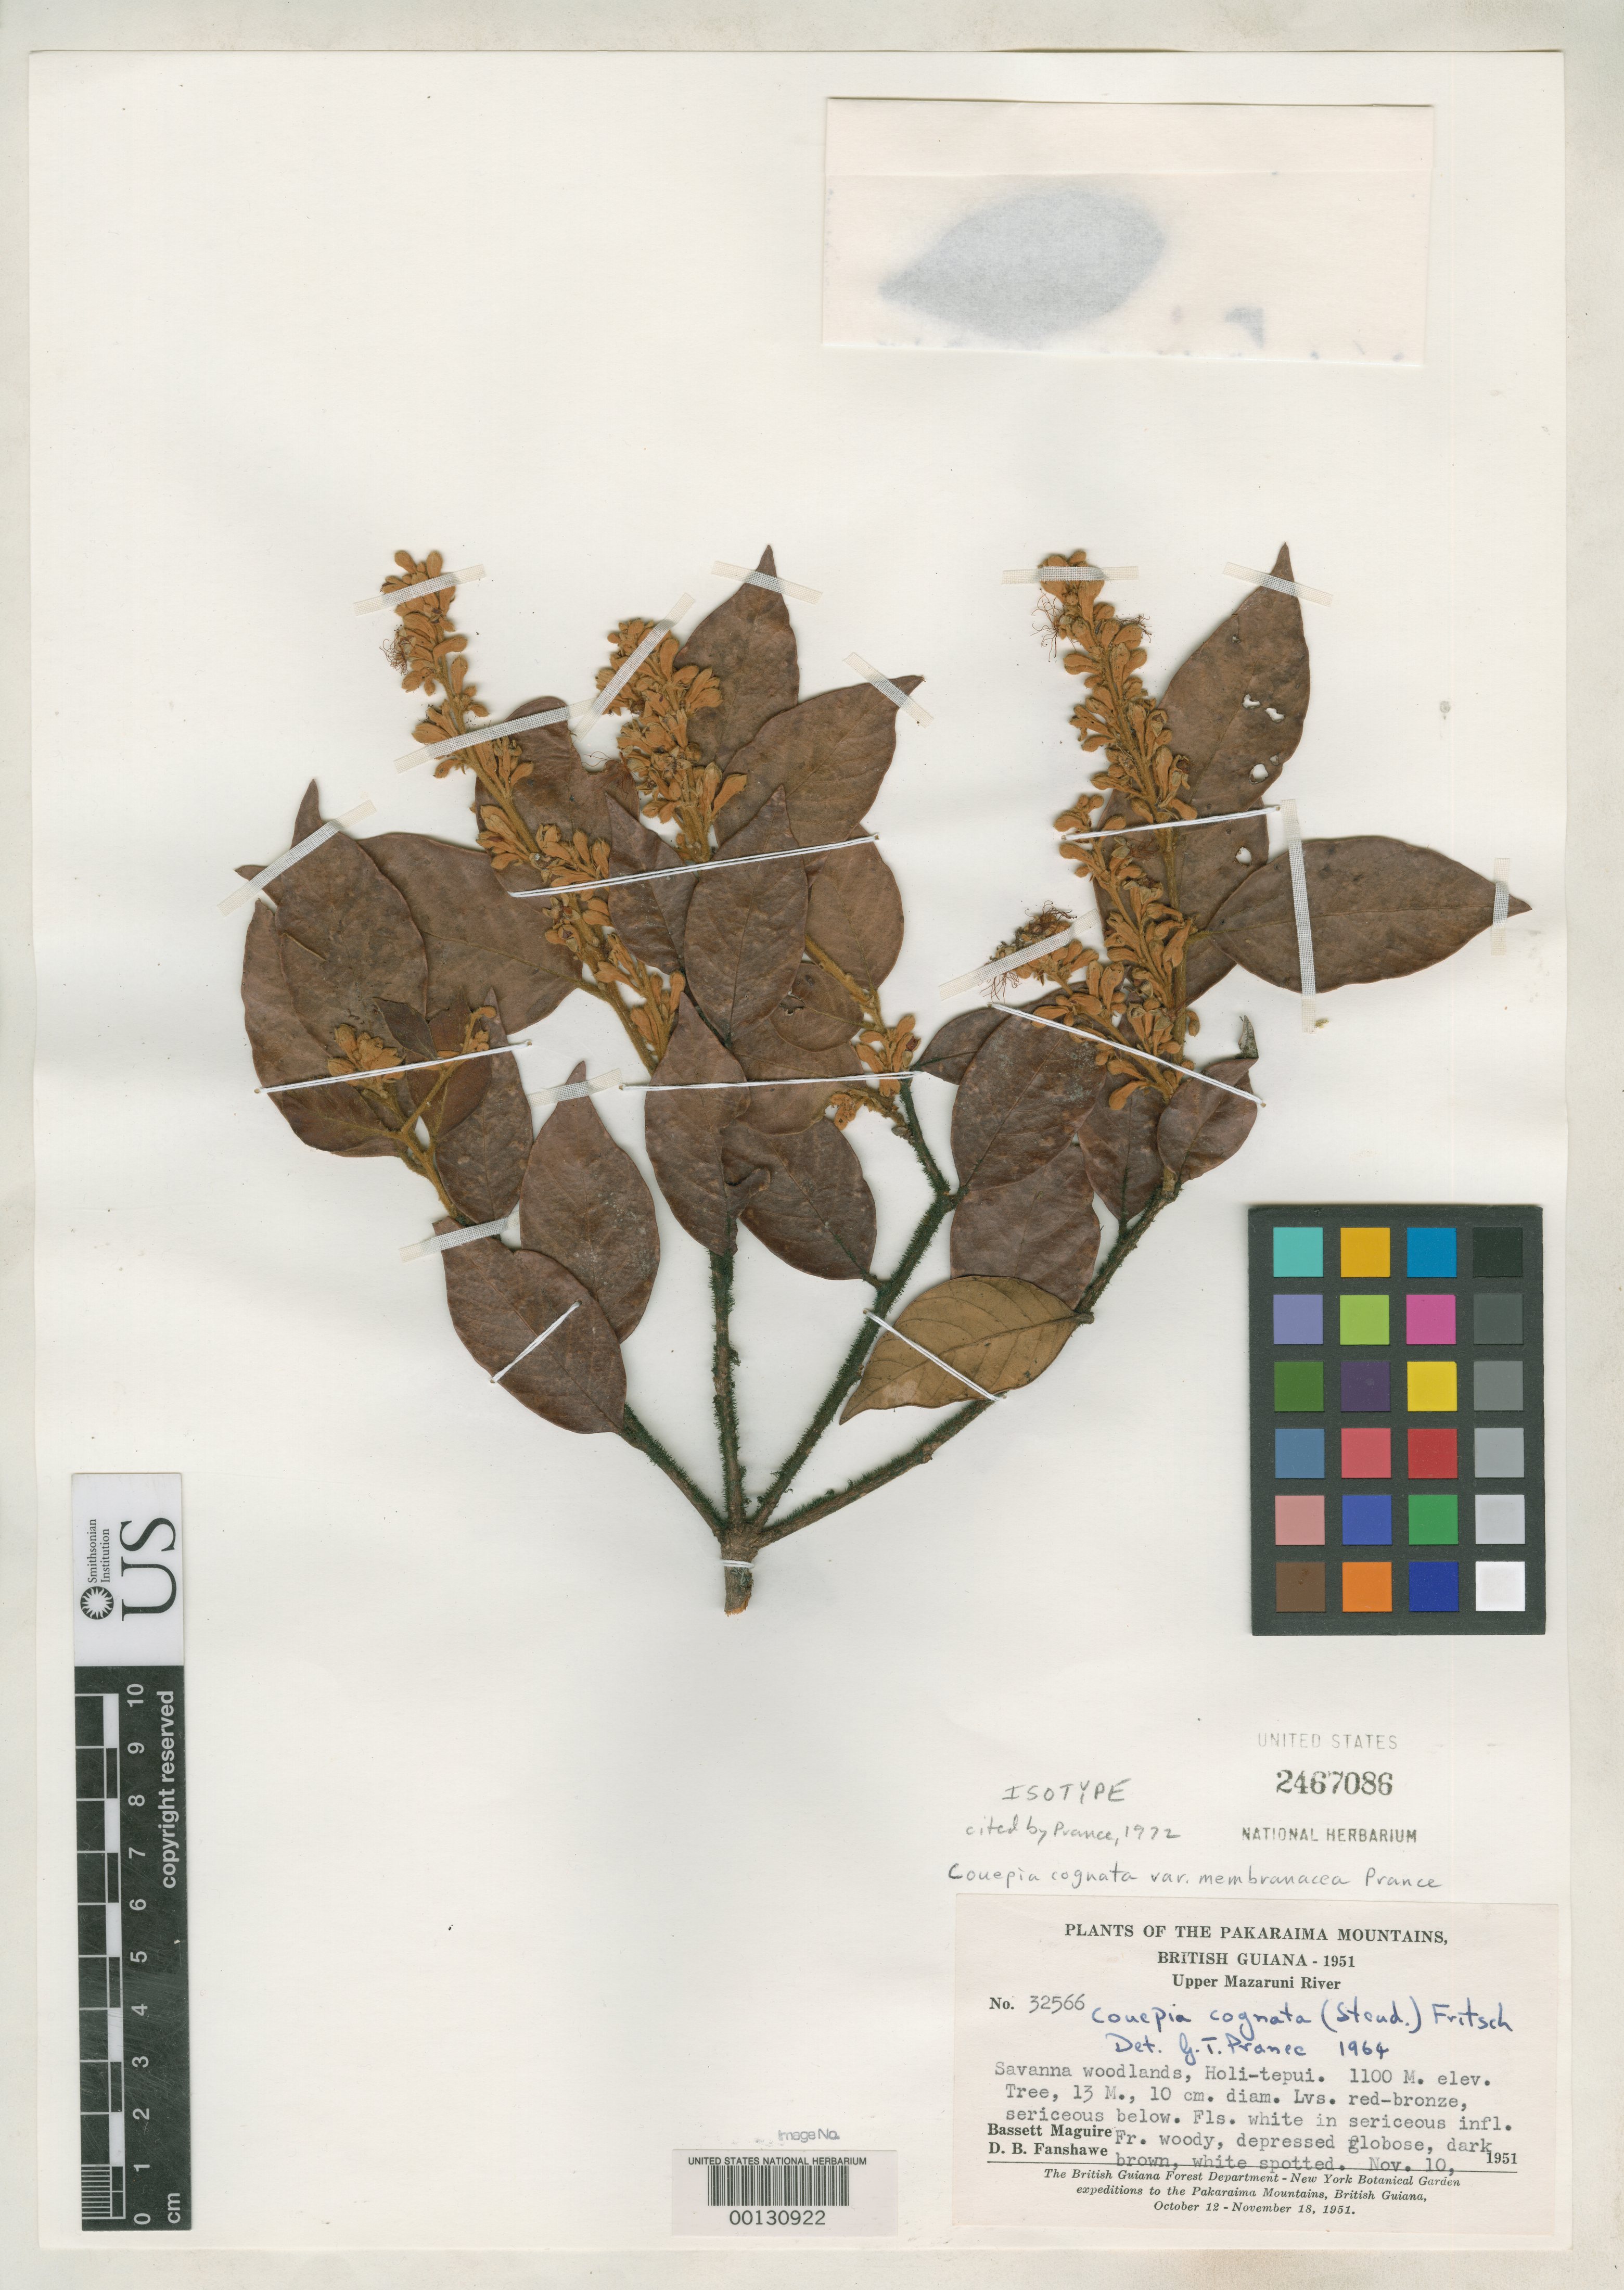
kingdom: Plantae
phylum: Tracheophyta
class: Magnoliopsida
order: Malpighiales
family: Chrysobalanaceae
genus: Couepia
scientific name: Couepia cognata var. membranacea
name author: Prance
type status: Isotype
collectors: B. Maguire & D. B. Fanshawe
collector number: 32566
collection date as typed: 10 Nov 1951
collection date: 1951-11-10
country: Guyana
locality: Holi-Tepui.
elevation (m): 1100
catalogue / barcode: US 2467086